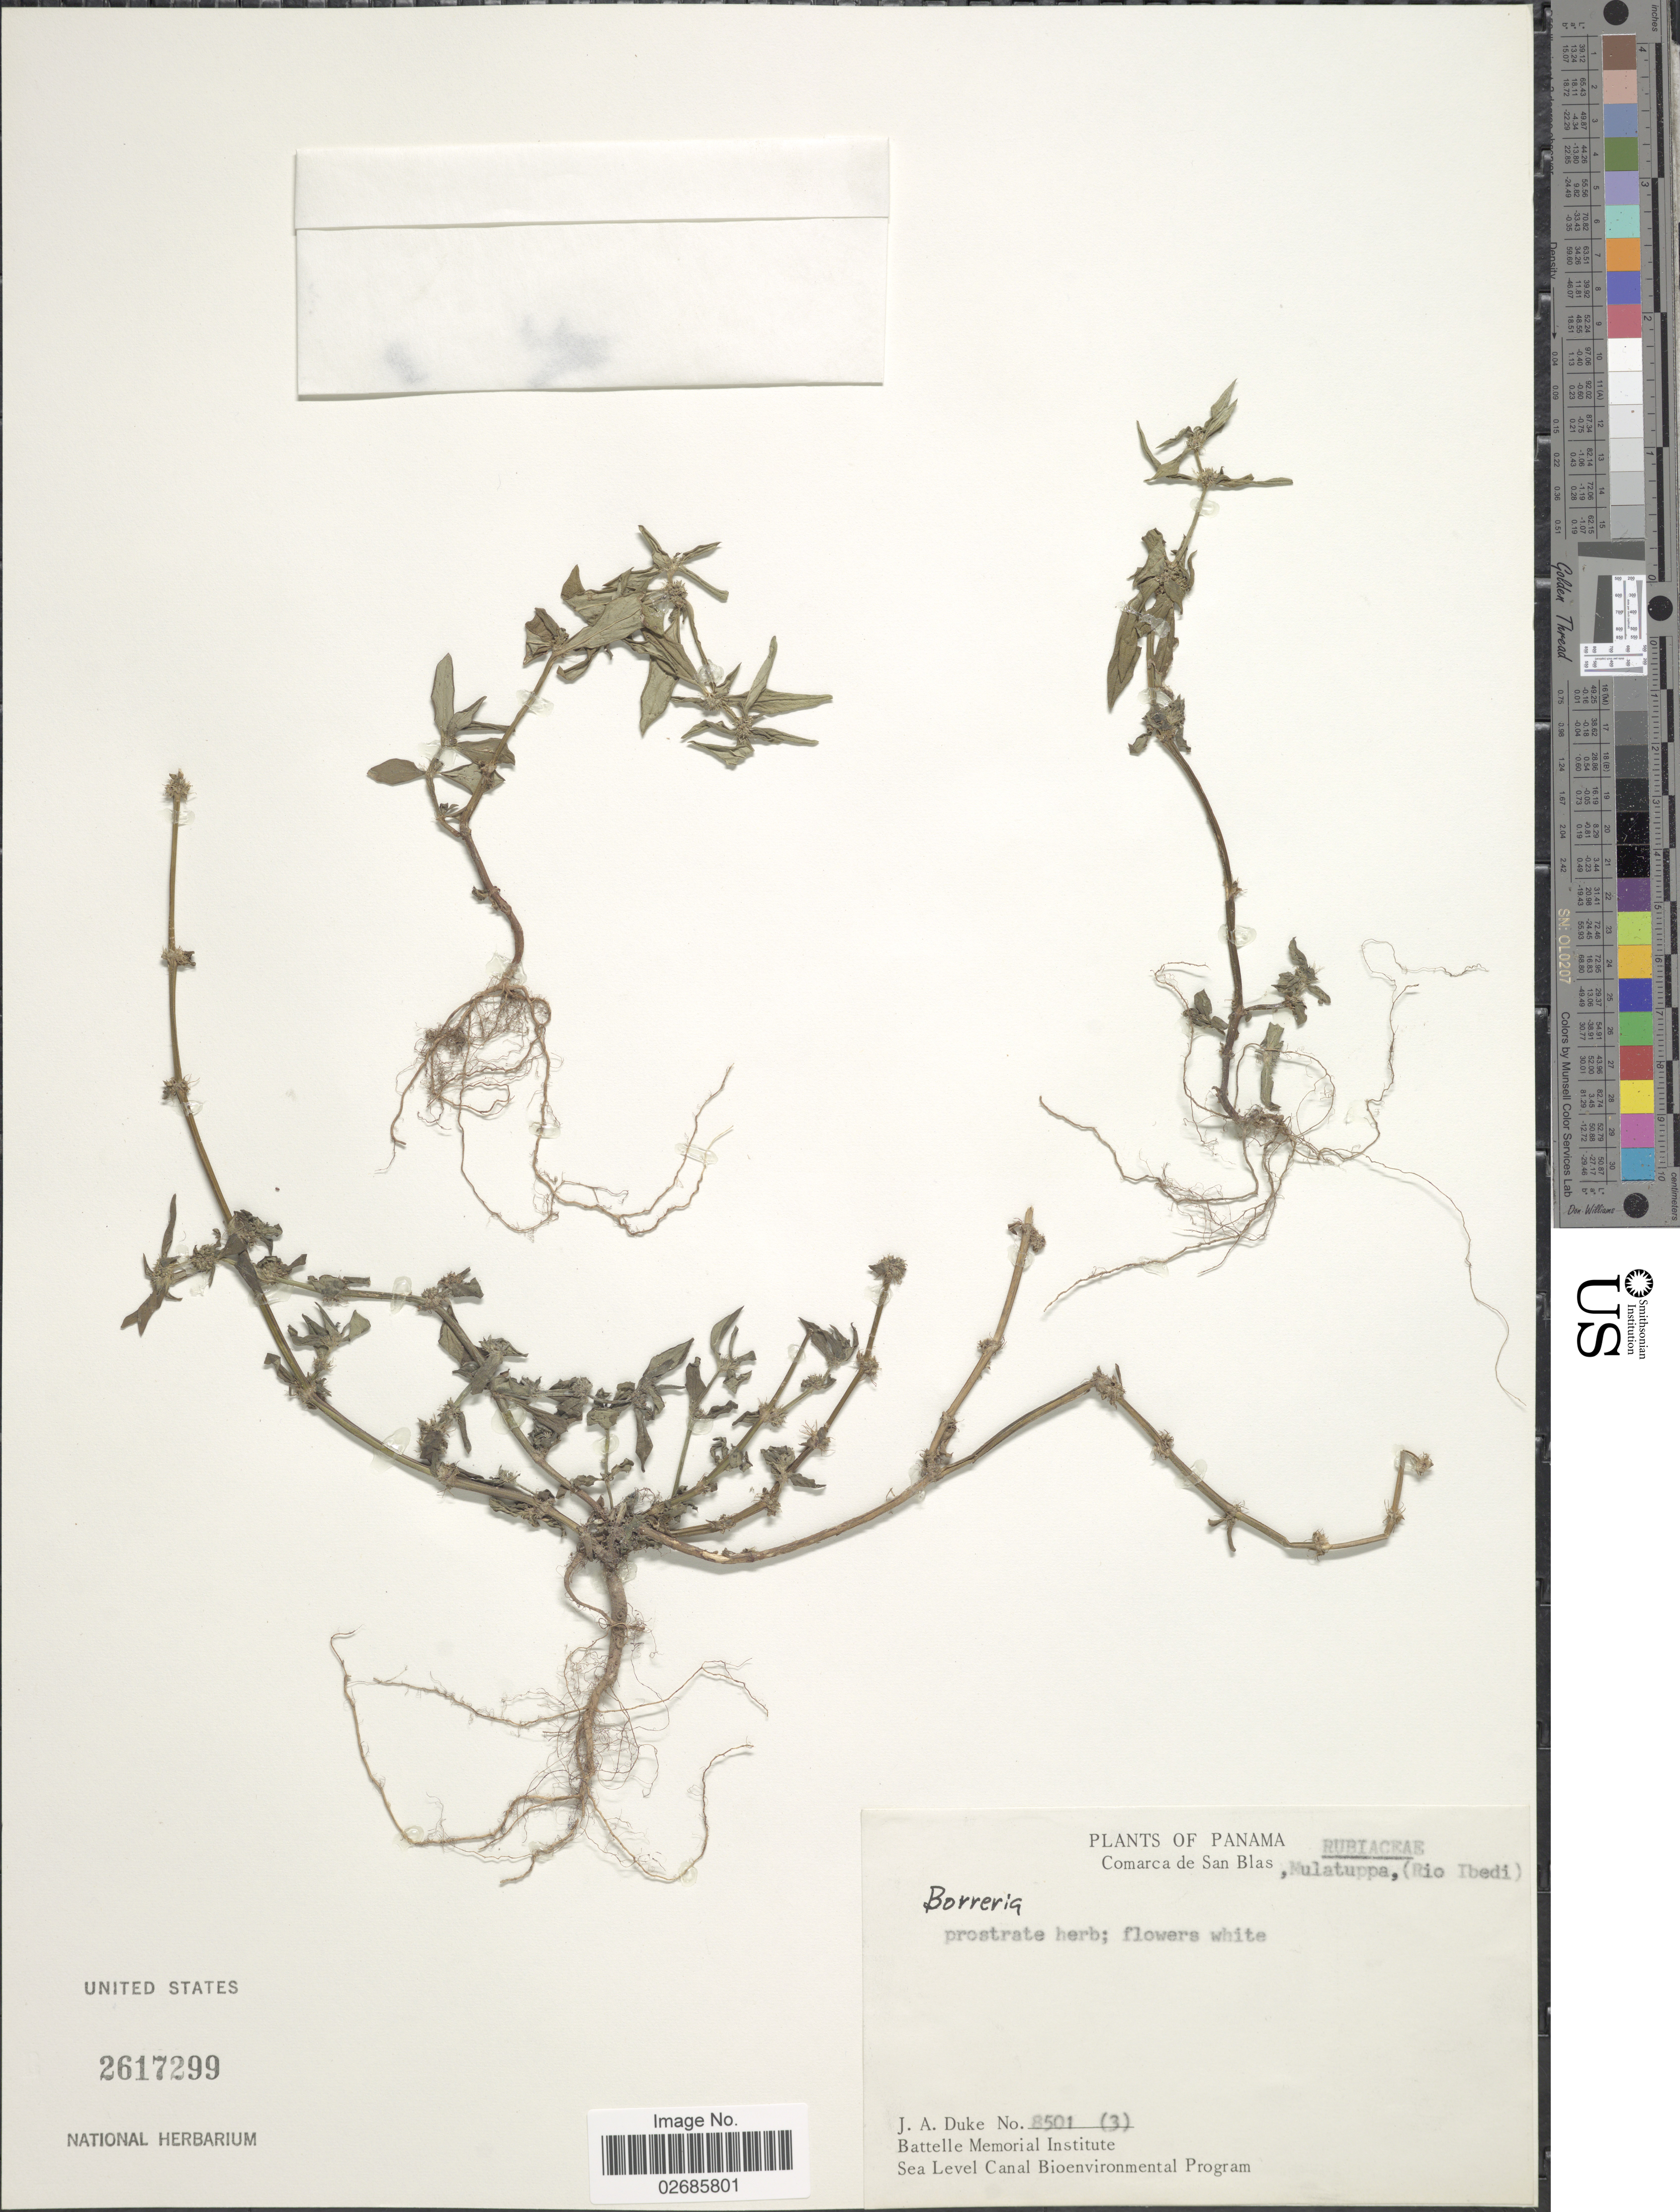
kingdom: Plantae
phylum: Tracheophyta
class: Magnoliopsida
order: Gentianales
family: Rubiaceae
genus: Borreria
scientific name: Borreria sp.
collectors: J. A. Duke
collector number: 8501 (3)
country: Panama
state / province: Kuna Yala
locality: Comarca de San Blas, Mulatuppa, (Rio Ibedi)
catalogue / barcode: US 2617299